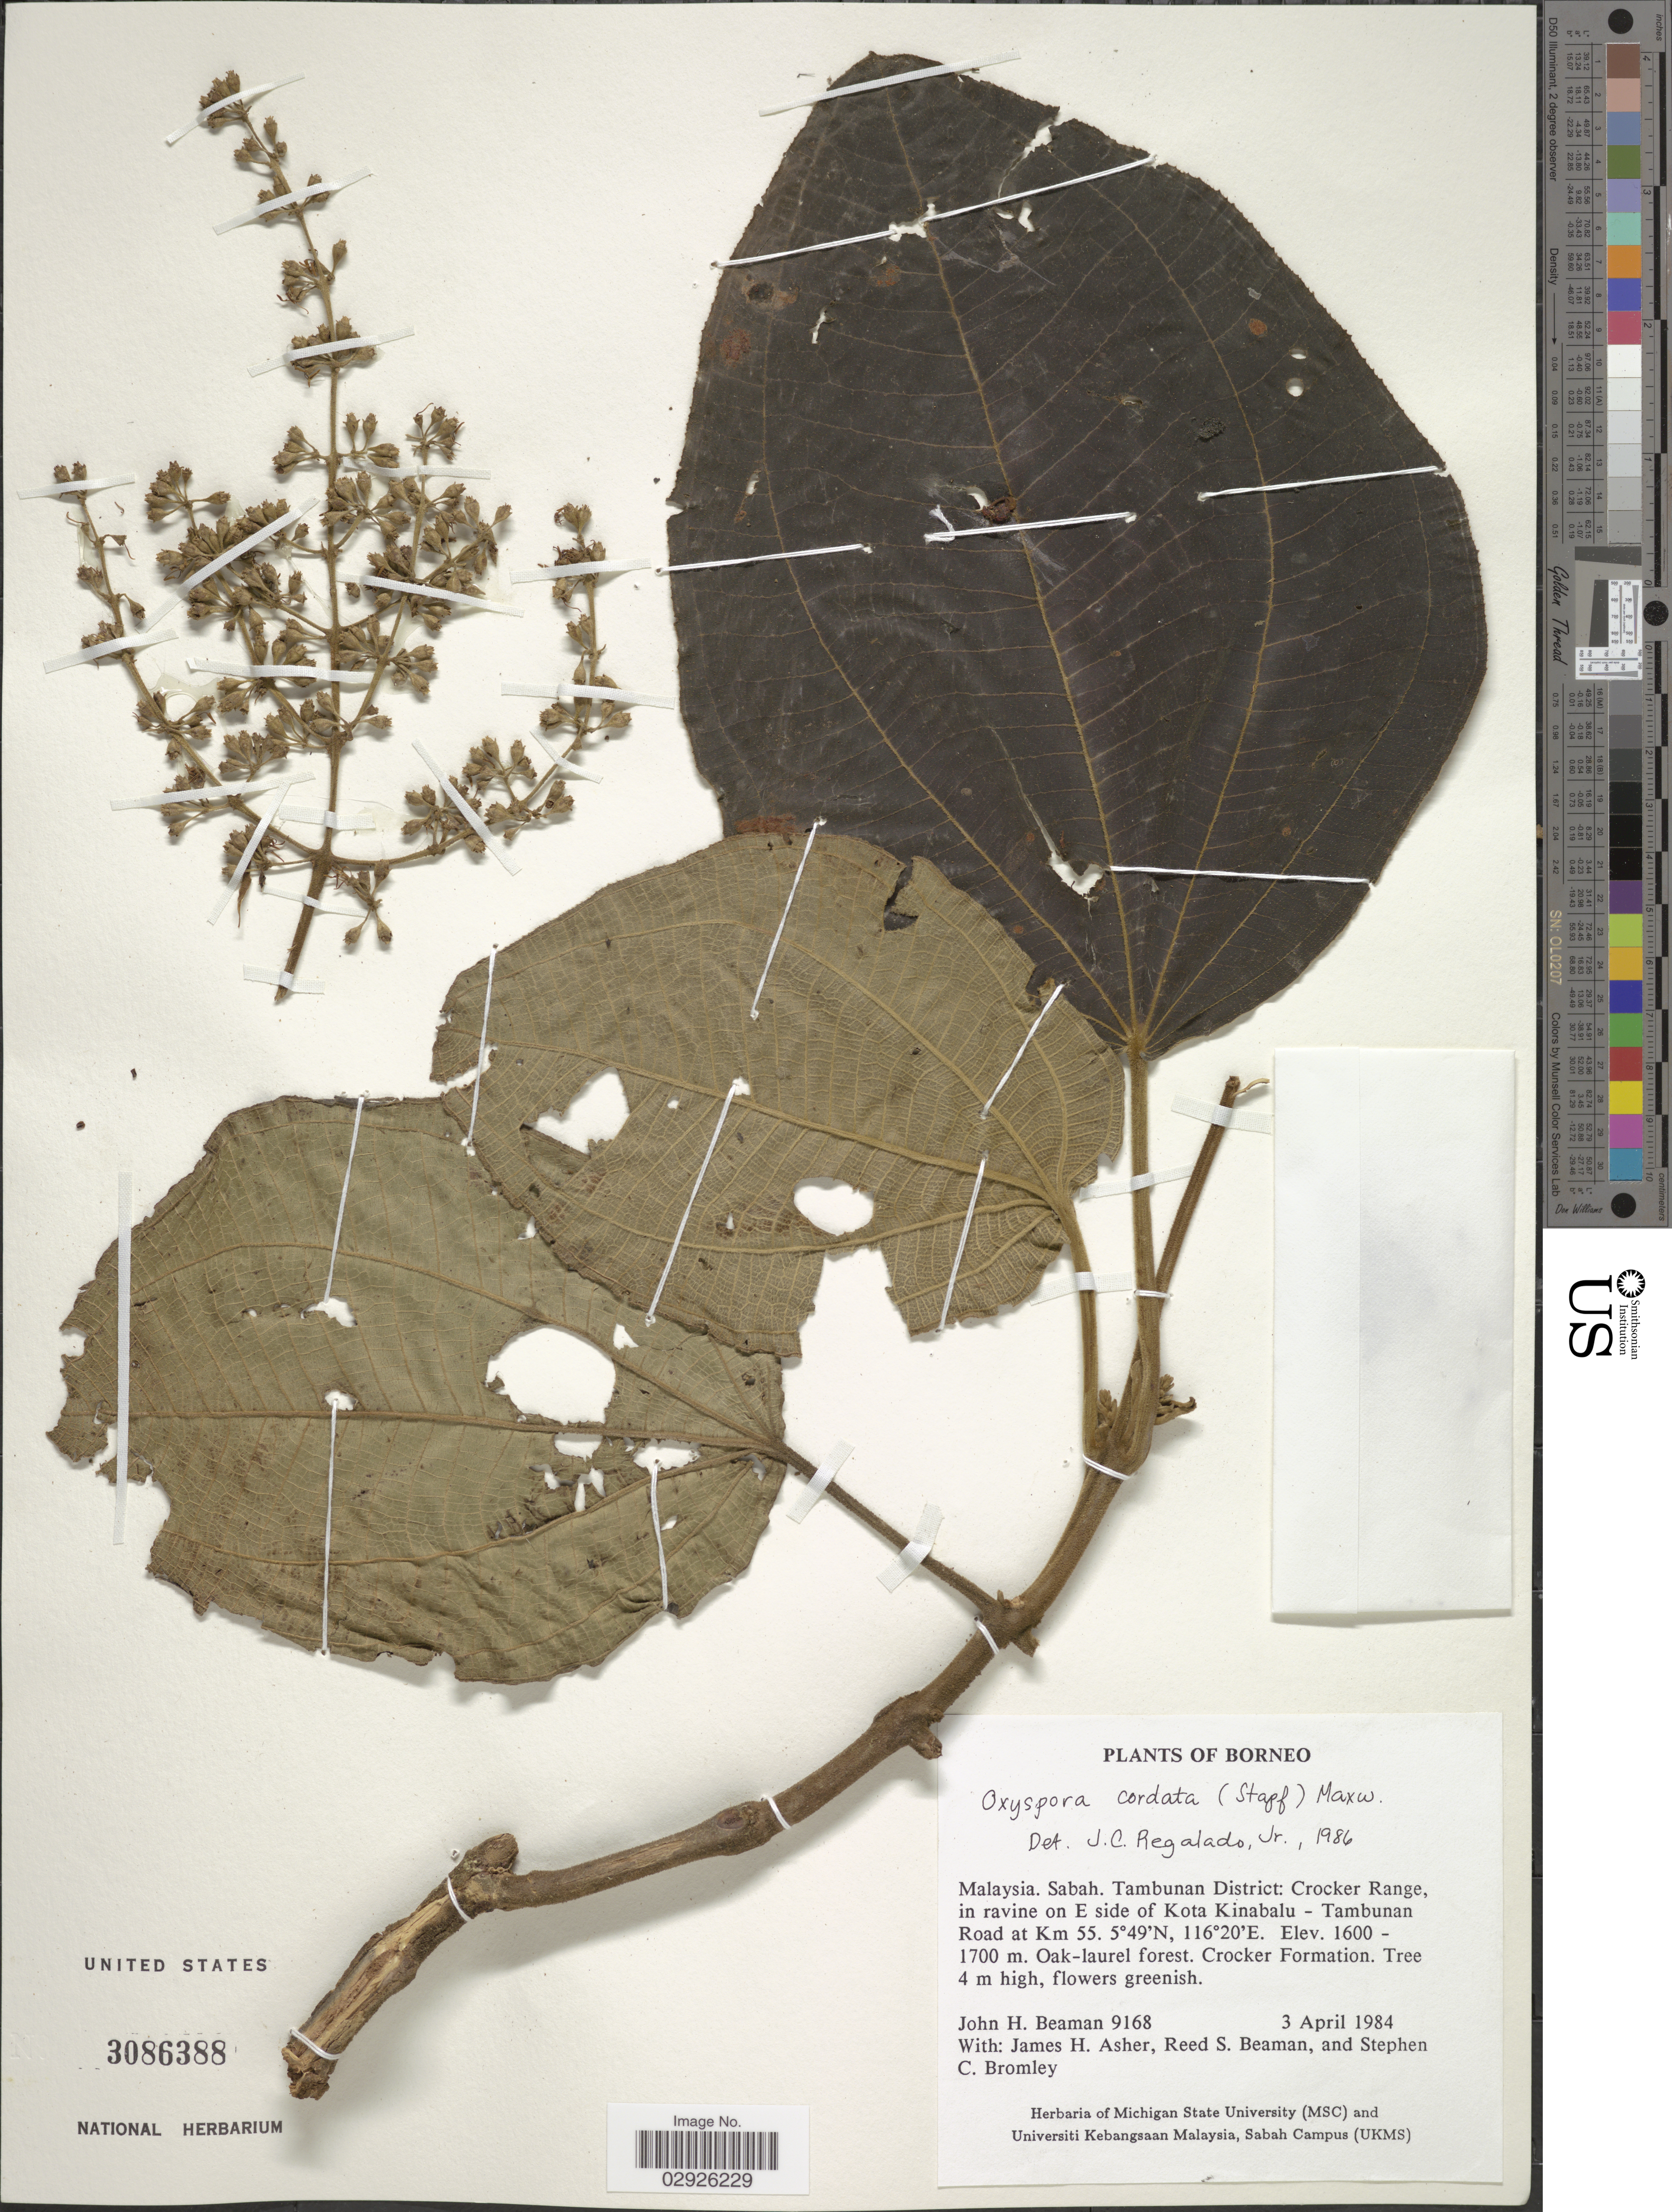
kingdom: Plantae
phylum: Tracheophyta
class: Magnoliopsida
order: Myrtales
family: Melastomataceae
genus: Oxyspora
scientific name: Oxyspora cordata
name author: (Stapf) Hansen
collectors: J. H. Beaman, J. Asher, R. S. Beaman & S. Bromley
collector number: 9168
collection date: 1984-04-03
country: Malaysia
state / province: Sabah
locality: Borneo. Tambunan District: Crocker Range, in ravine on E side of Kota Kinabalu - Tambunan Road at Km 55.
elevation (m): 1600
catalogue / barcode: US 3086388